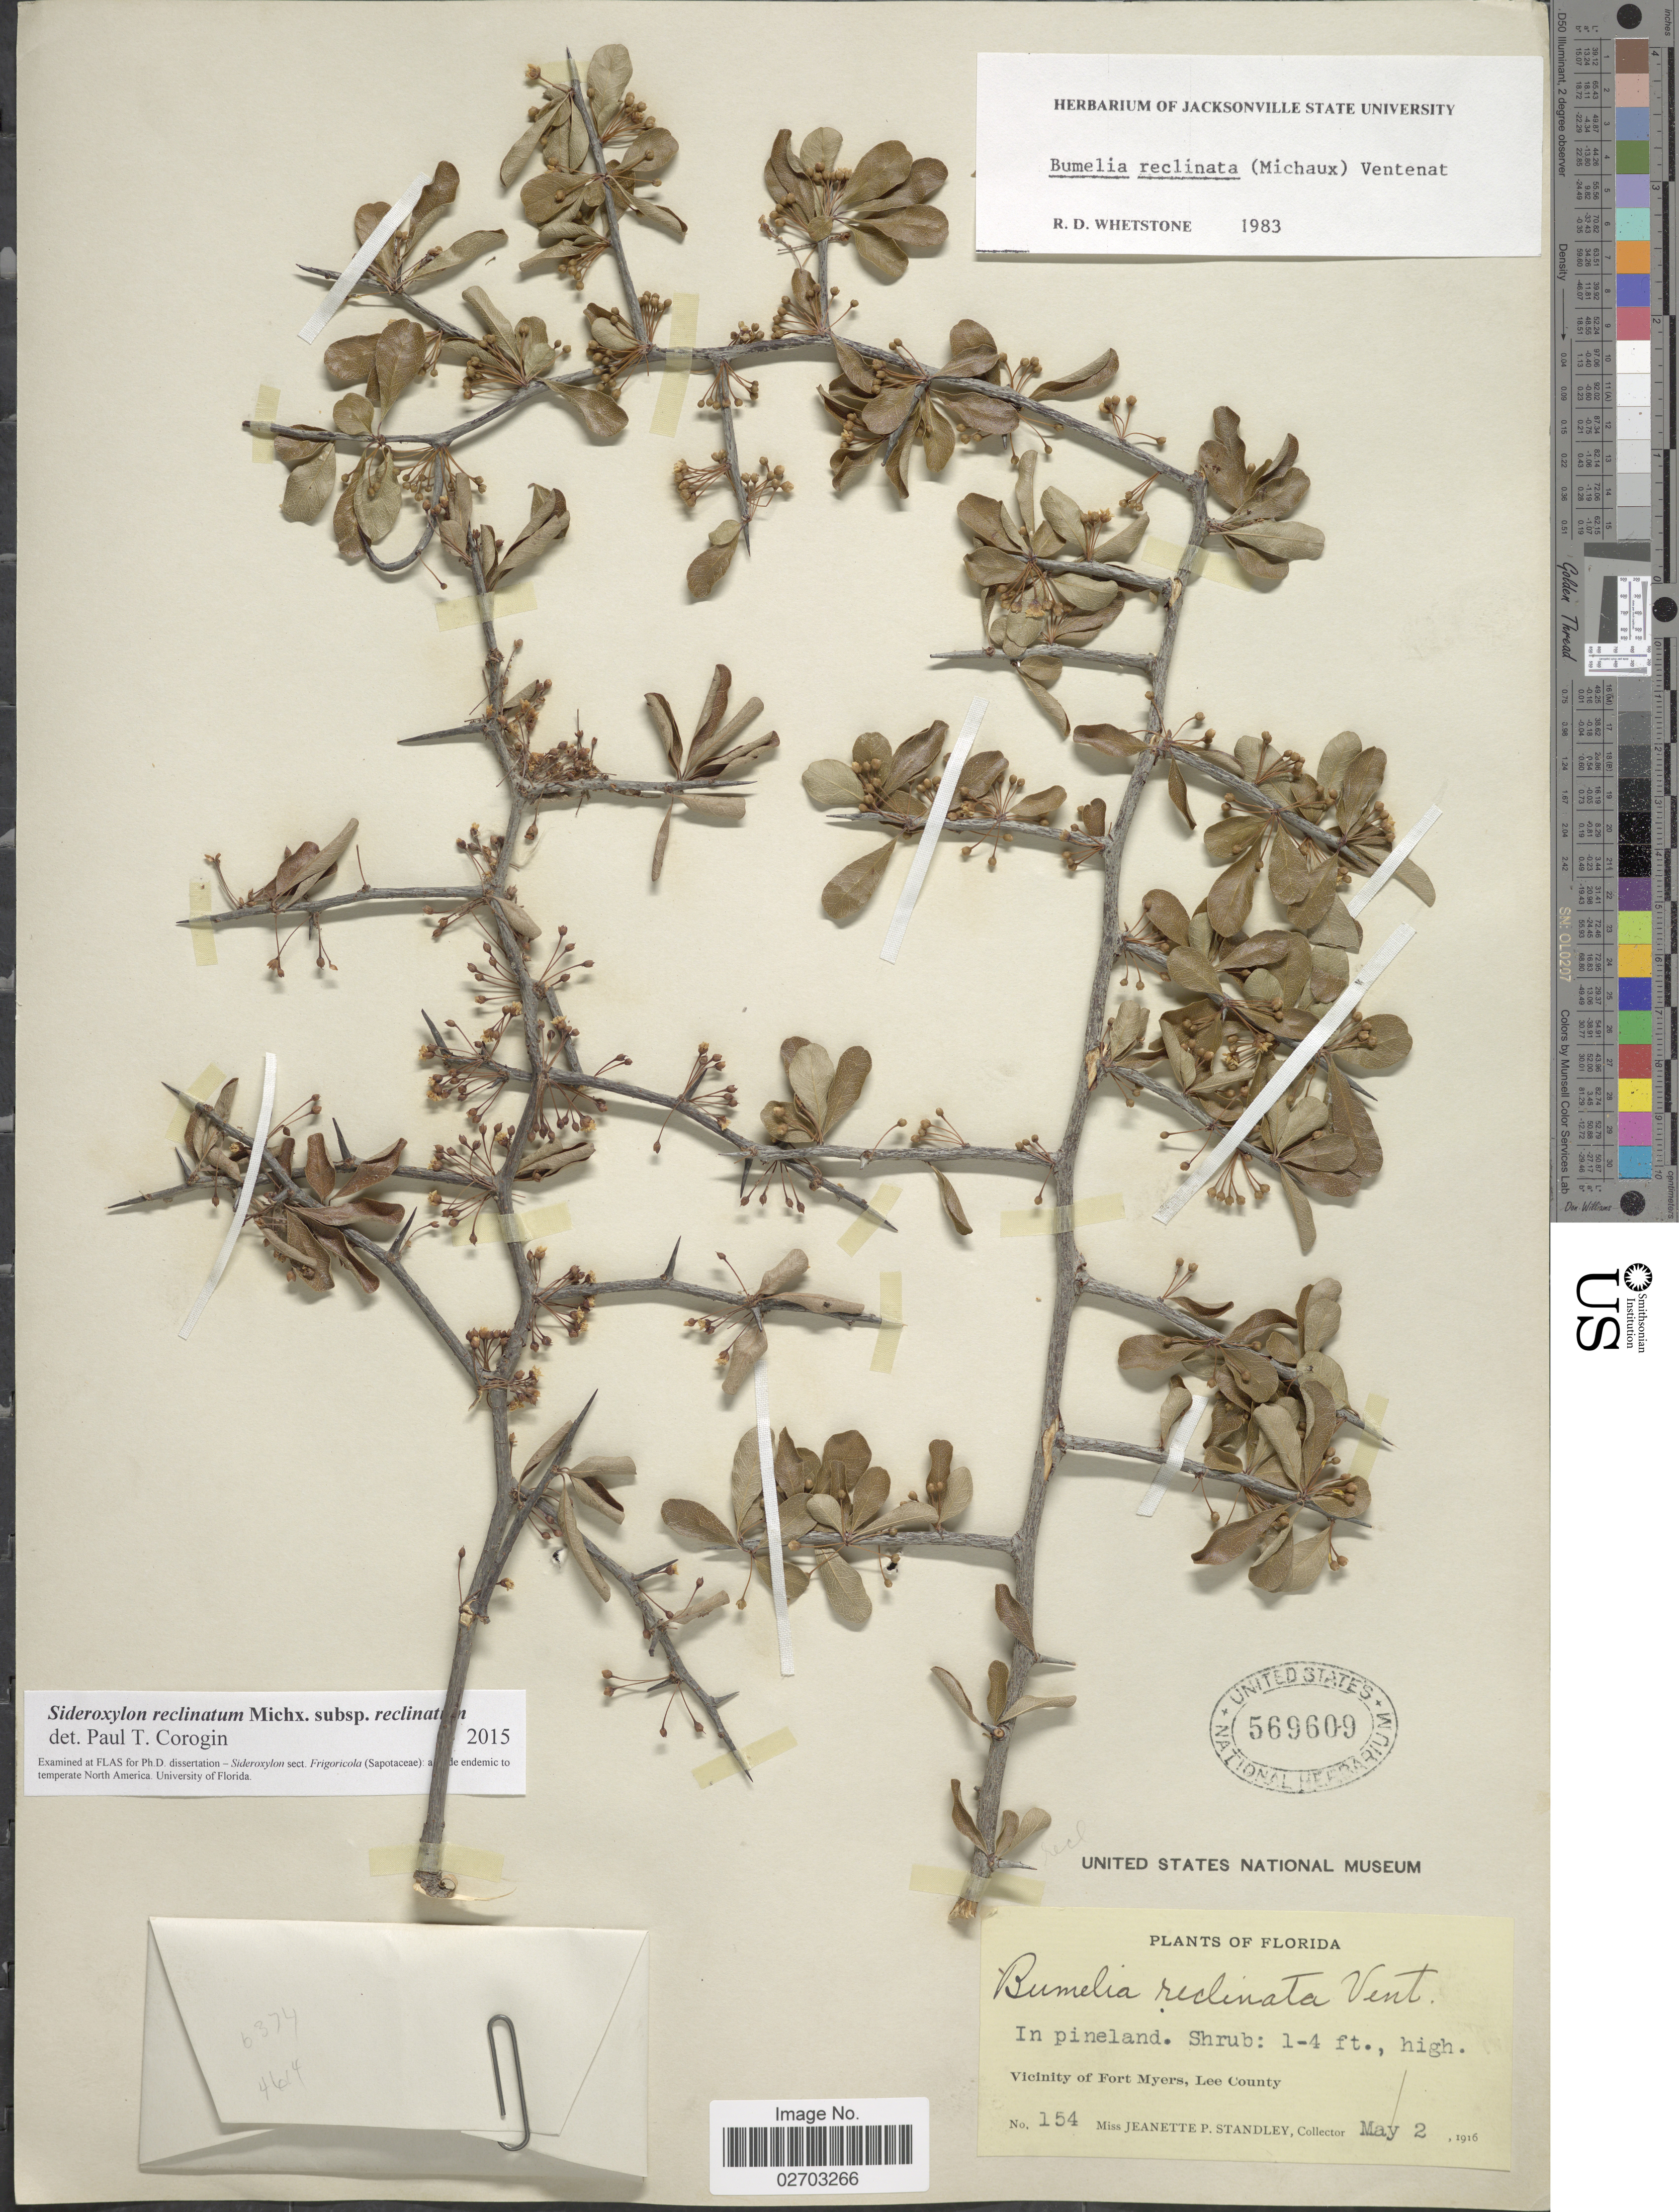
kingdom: Plantae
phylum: Tracheophyta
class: Magnoliopsida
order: Ericales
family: Sapotaceae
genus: Sideroxylon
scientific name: Sideroxylon reclinatum Michx. subsp. reclinatum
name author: Michx.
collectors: J. P. Standley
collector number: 154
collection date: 1916-05-02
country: United States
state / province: Florida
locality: In pineland, Vicinity of Fort Myers, Lee County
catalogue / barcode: US 569609